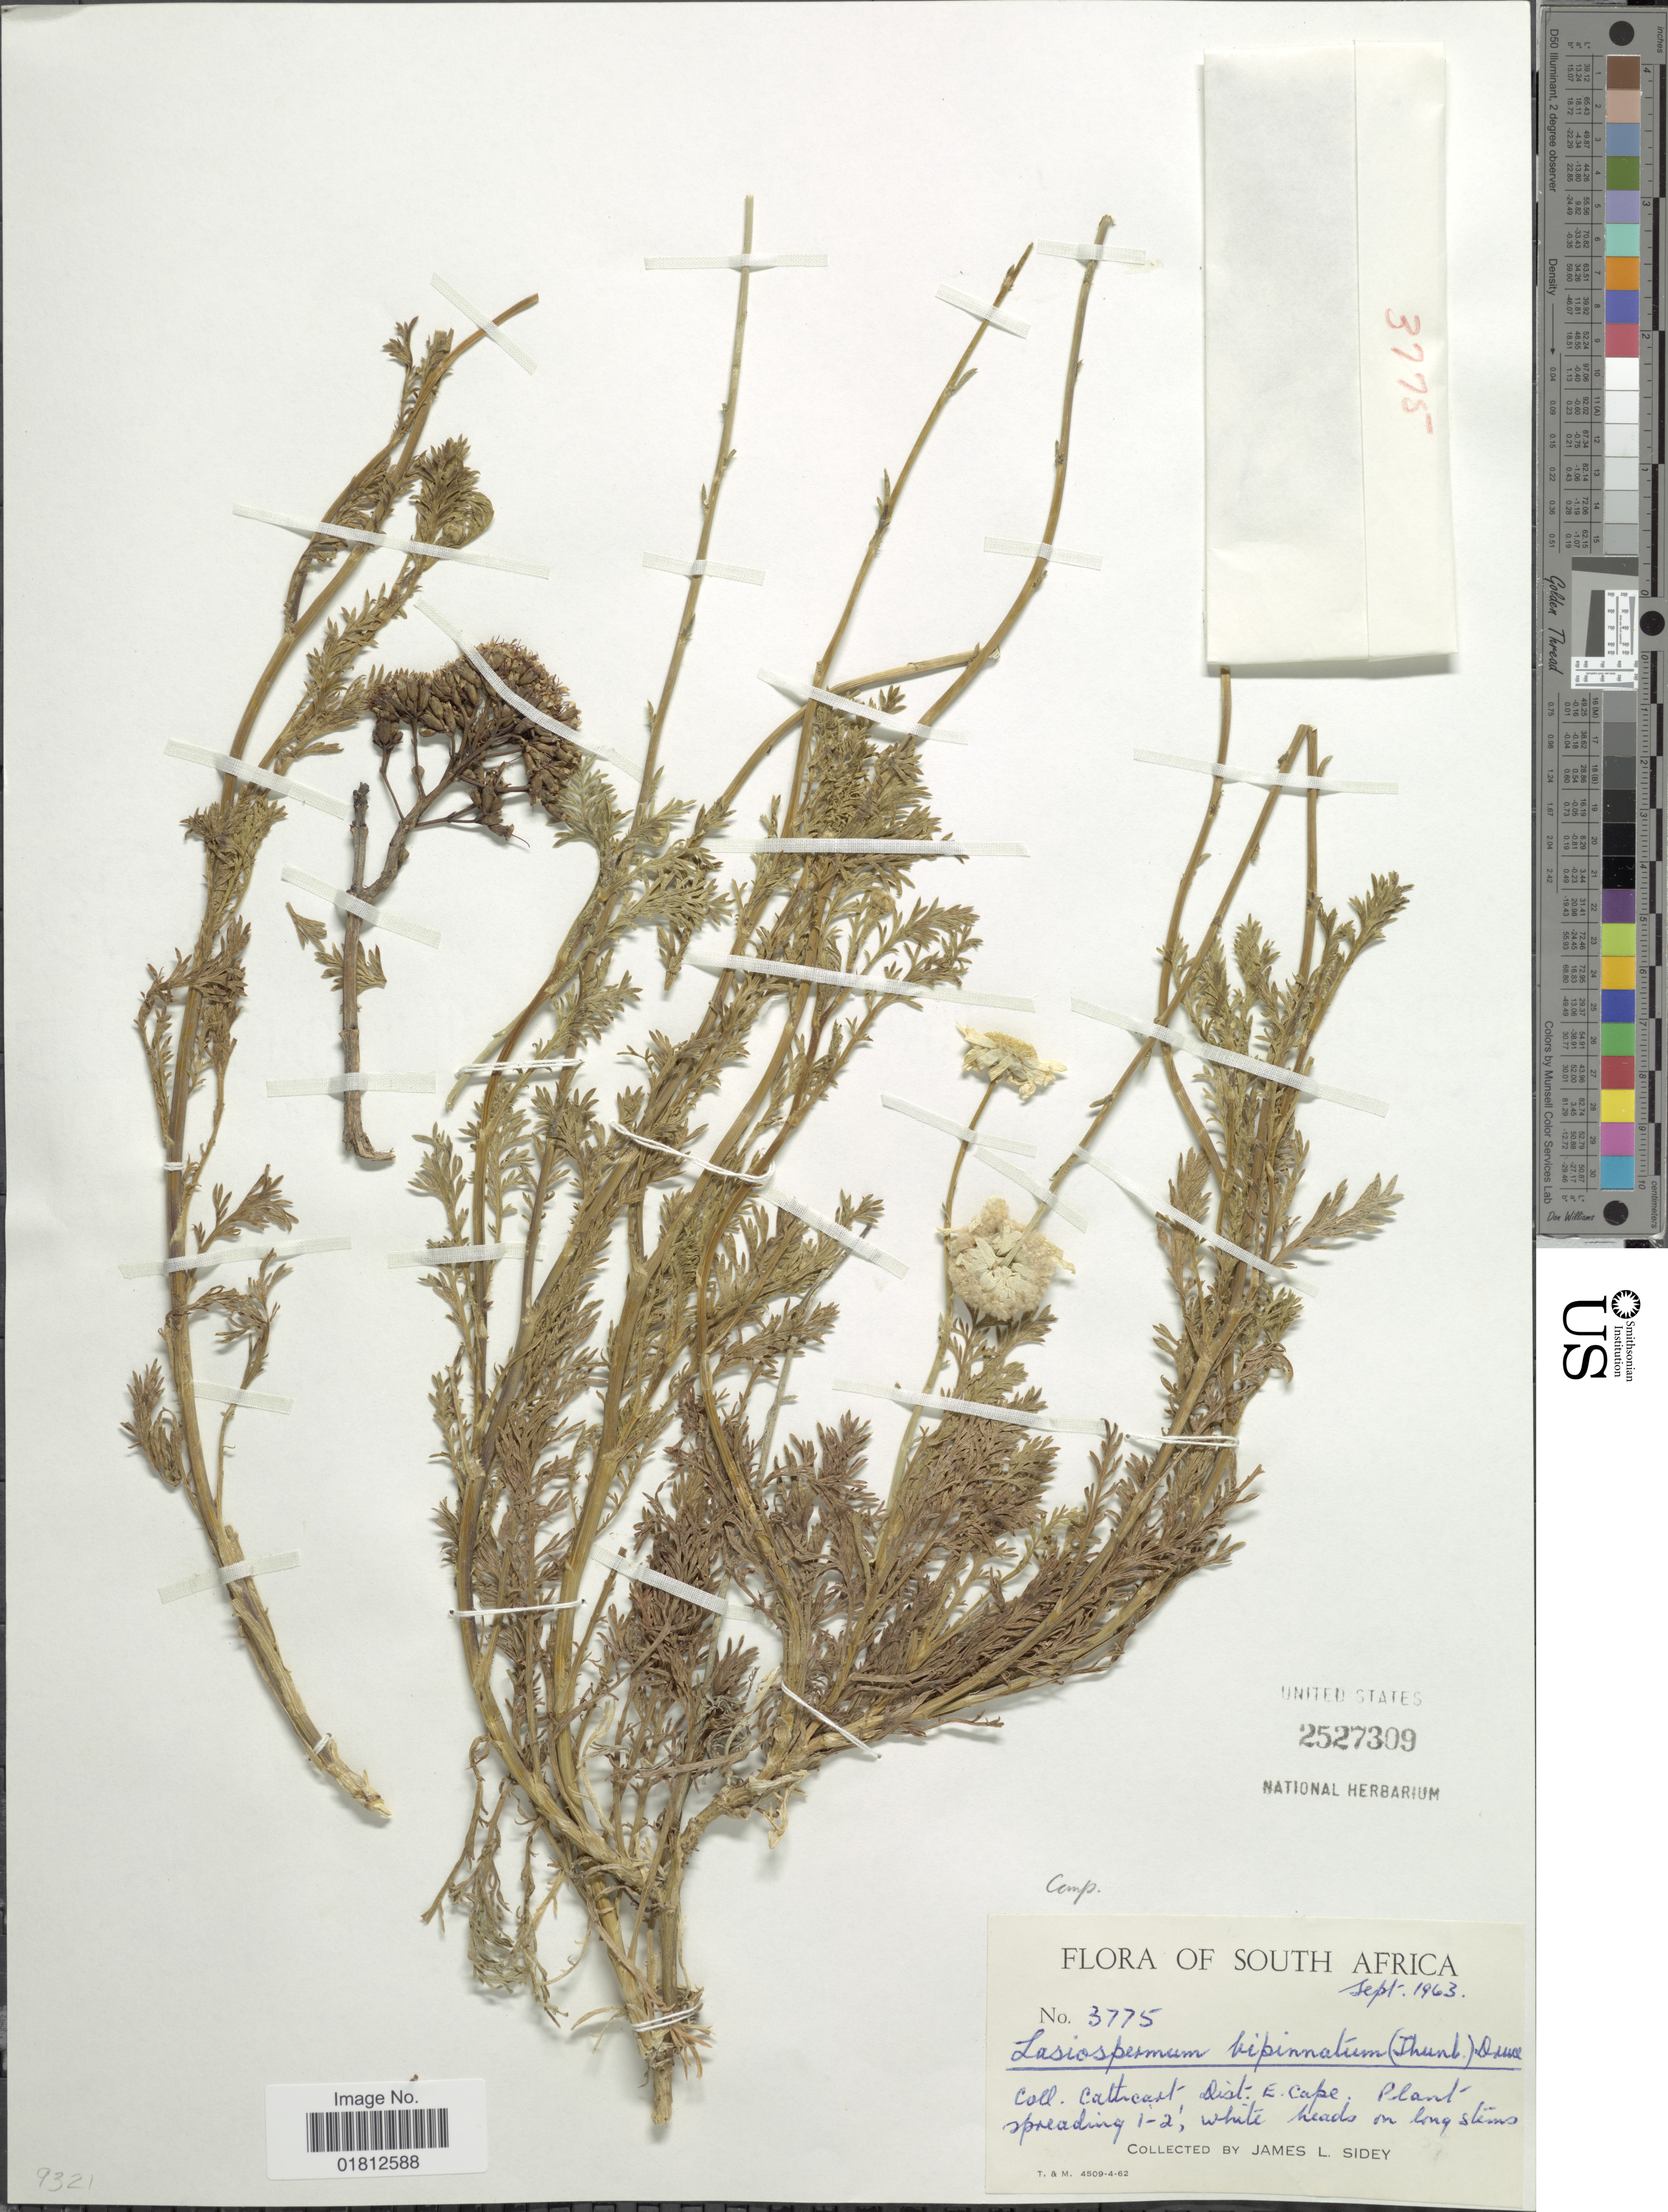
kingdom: Plantae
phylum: Tracheophyta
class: Magnoliopsida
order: Asterales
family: Asteraceae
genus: Lasiospermum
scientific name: Lasiospermum bipinnatum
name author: (Thunb.) Druce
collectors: J. L. Sidey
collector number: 3775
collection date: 1963-09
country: South Africa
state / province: Eastern Cape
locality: Cathcart, Dist. E. Cape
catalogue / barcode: US 2527309